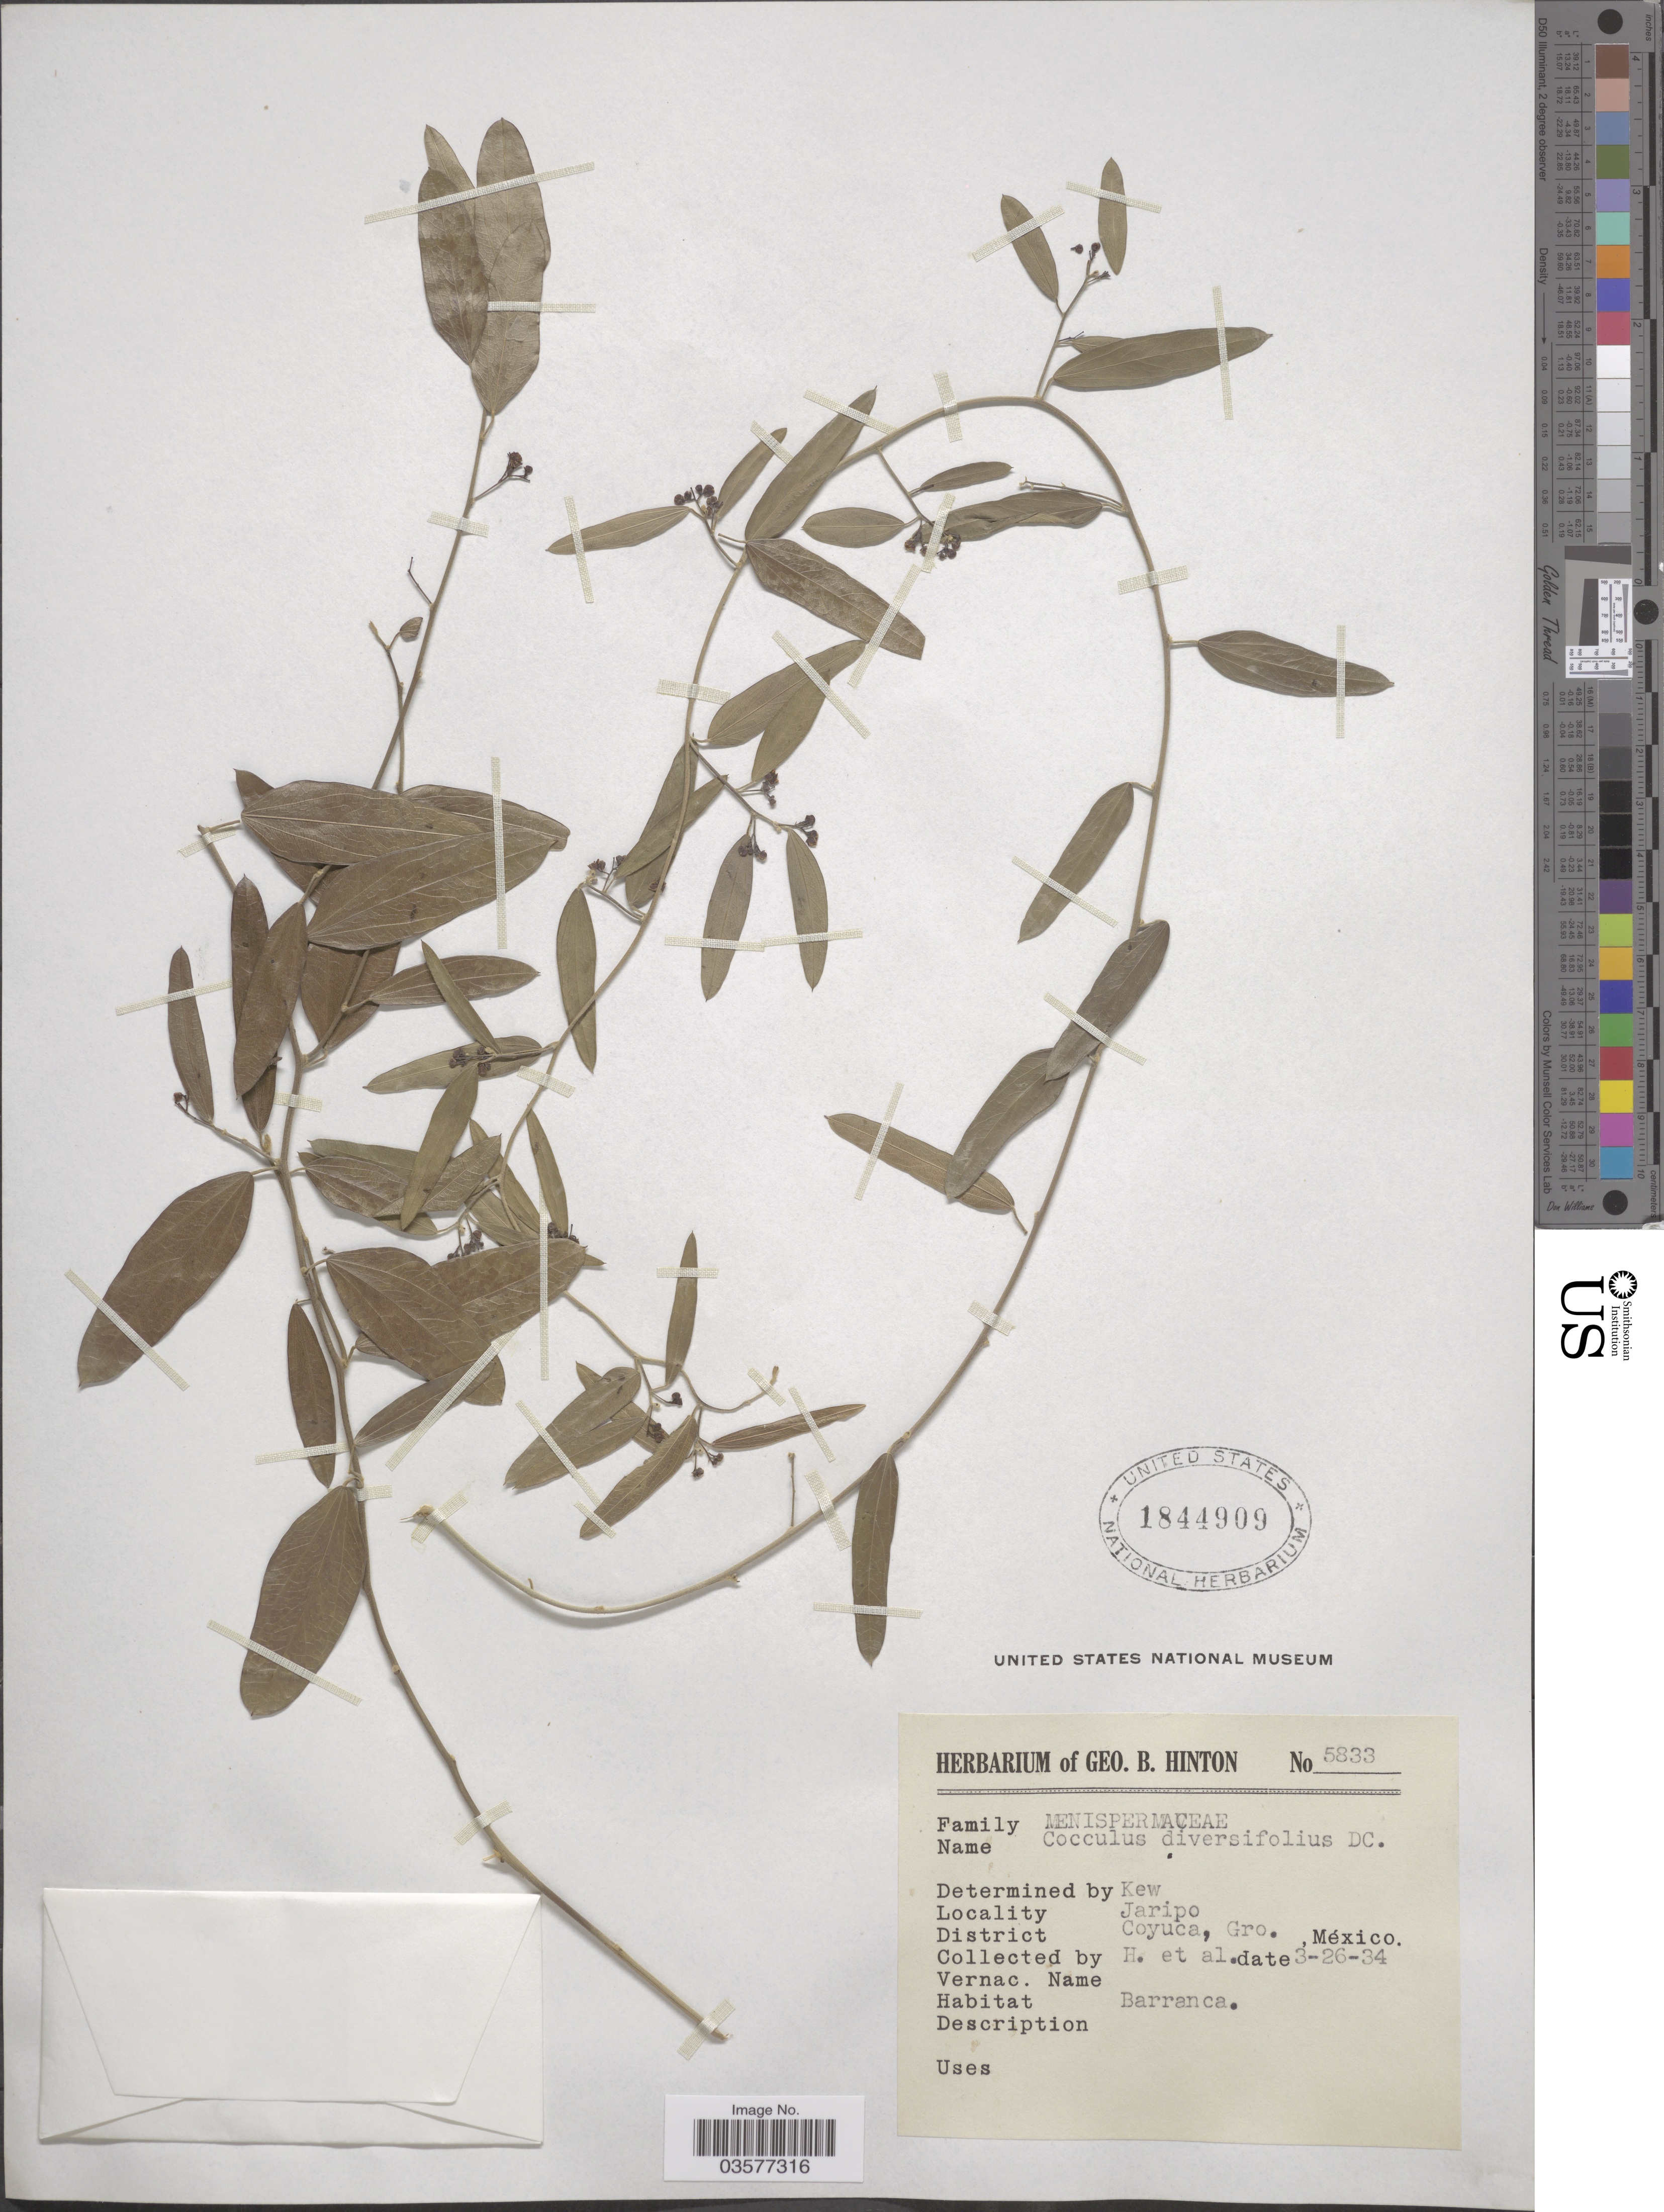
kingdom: Plantae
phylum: Tracheophyta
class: Magnoliopsida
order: Ranunculales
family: Menispermaceae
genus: Cocculus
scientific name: Cocculus diversifolius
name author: DC.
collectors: G. B. Hinton & et al.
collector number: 5833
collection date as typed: Transcribed d/m/y: 26/3/34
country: Mexico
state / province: Guerrero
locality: Jaripo, District Coyuca.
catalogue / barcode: US 1844909